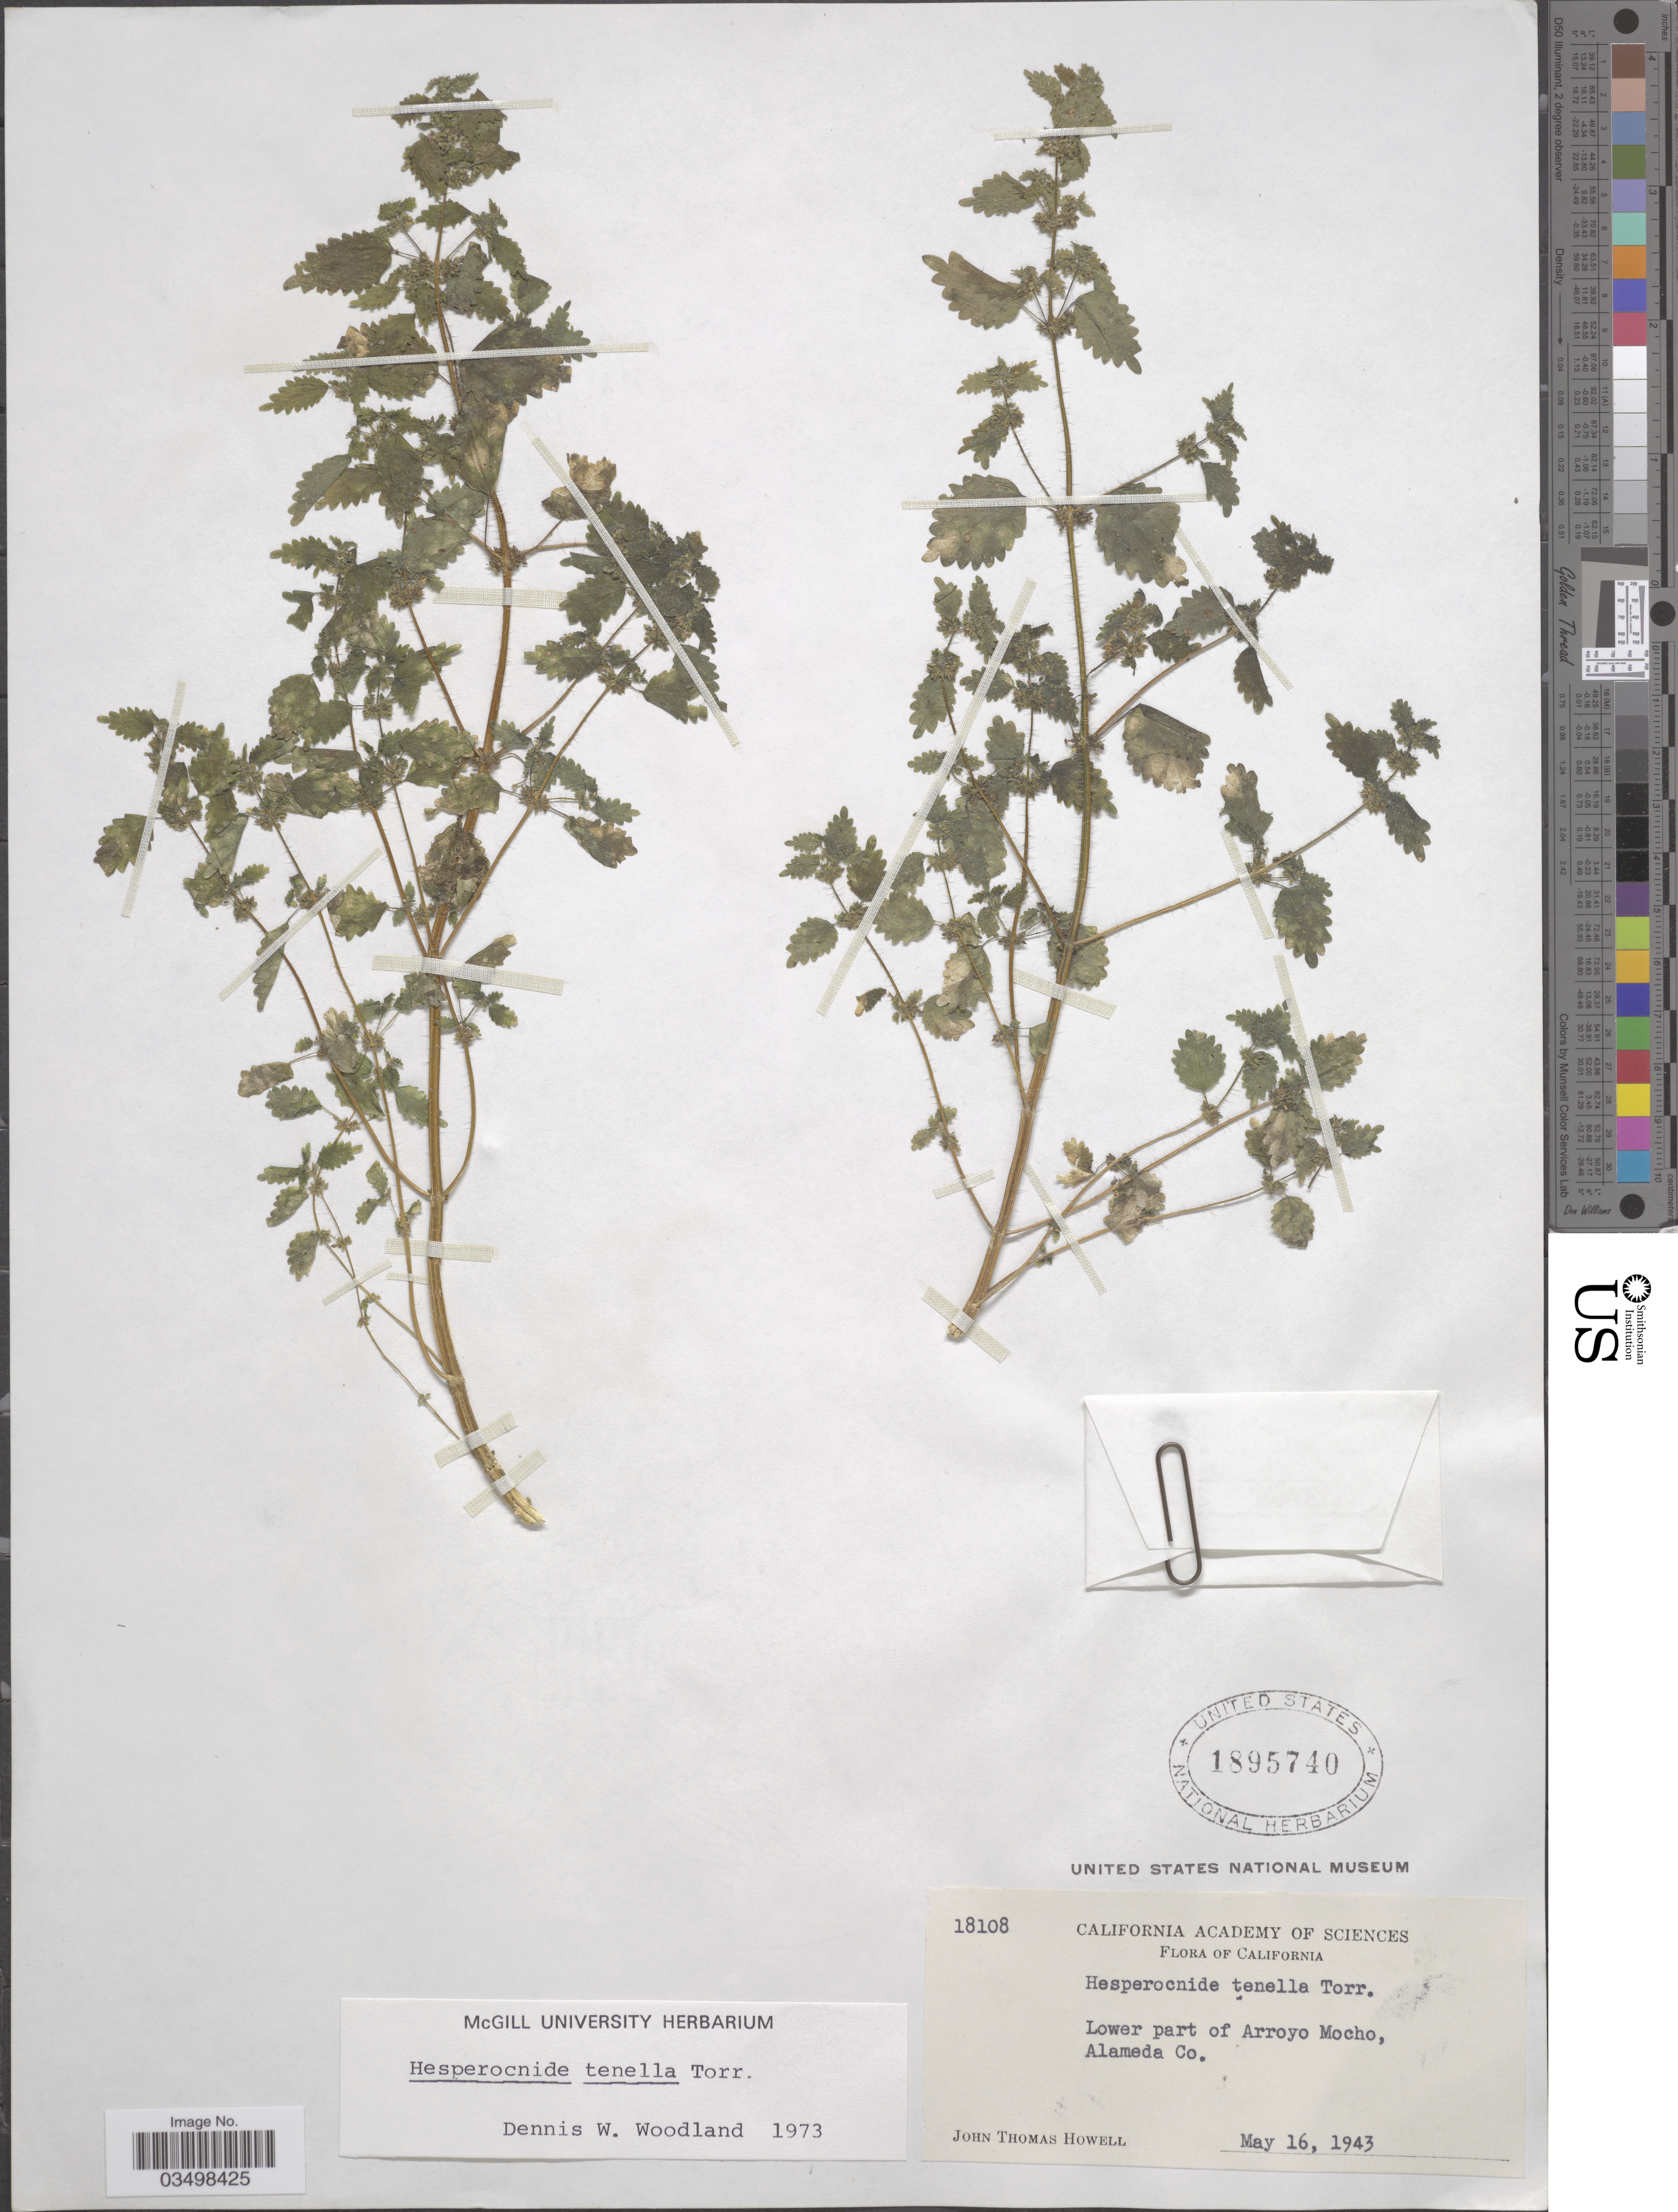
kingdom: Plantae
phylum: Tracheophyta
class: Magnoliopsida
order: Rosales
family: Urticaceae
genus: Hesperocnide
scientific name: Hesperocnide tenella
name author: Torr.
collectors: J. T. Howell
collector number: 18108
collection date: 1943-05-16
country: United States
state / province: California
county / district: Alameda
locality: Lower part of Arroyo Mocho, Alameda Co.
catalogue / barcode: US 1895740